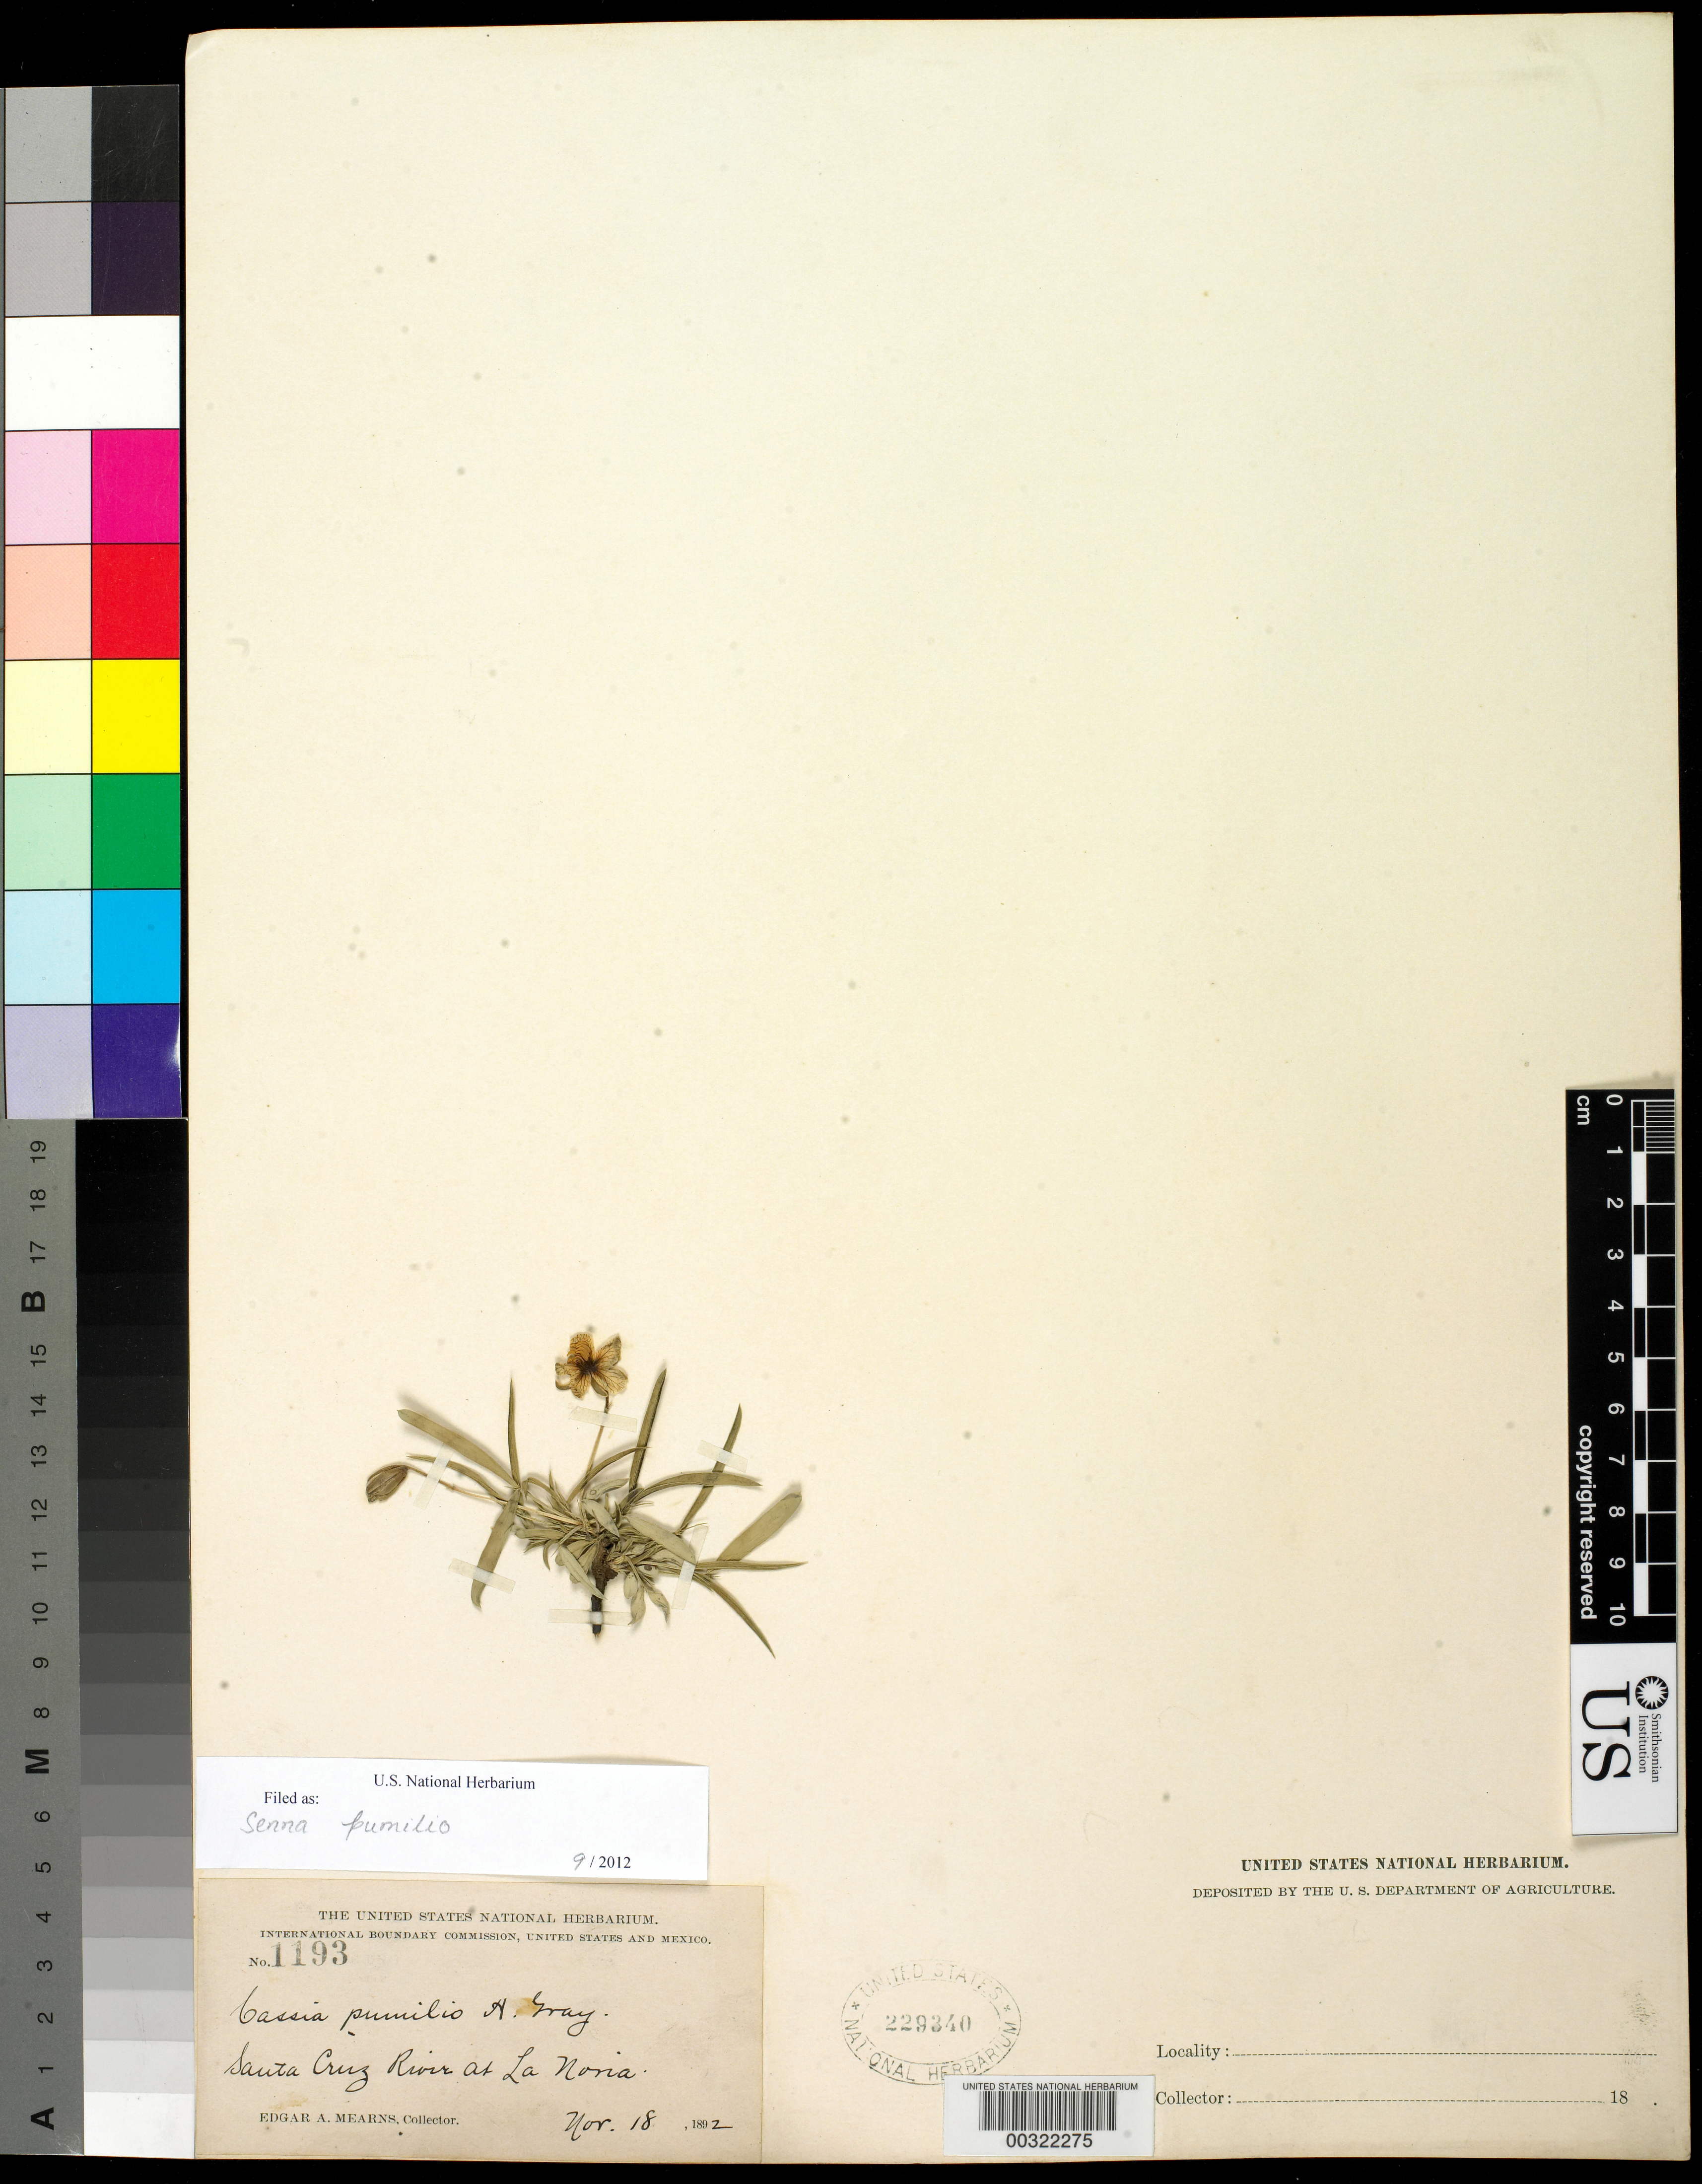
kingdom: Plantae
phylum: Tracheophyta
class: Magnoliopsida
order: Fabales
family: Fabaceae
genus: Senna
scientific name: Senna pumilio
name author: (A. Gray) H.S. Irwin & Barneby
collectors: E. A. Mearns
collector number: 1193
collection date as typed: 18 Nov 1892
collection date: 1892-11-18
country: Mexico / United States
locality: Santa Cruz River at La Noria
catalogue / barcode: US 229340